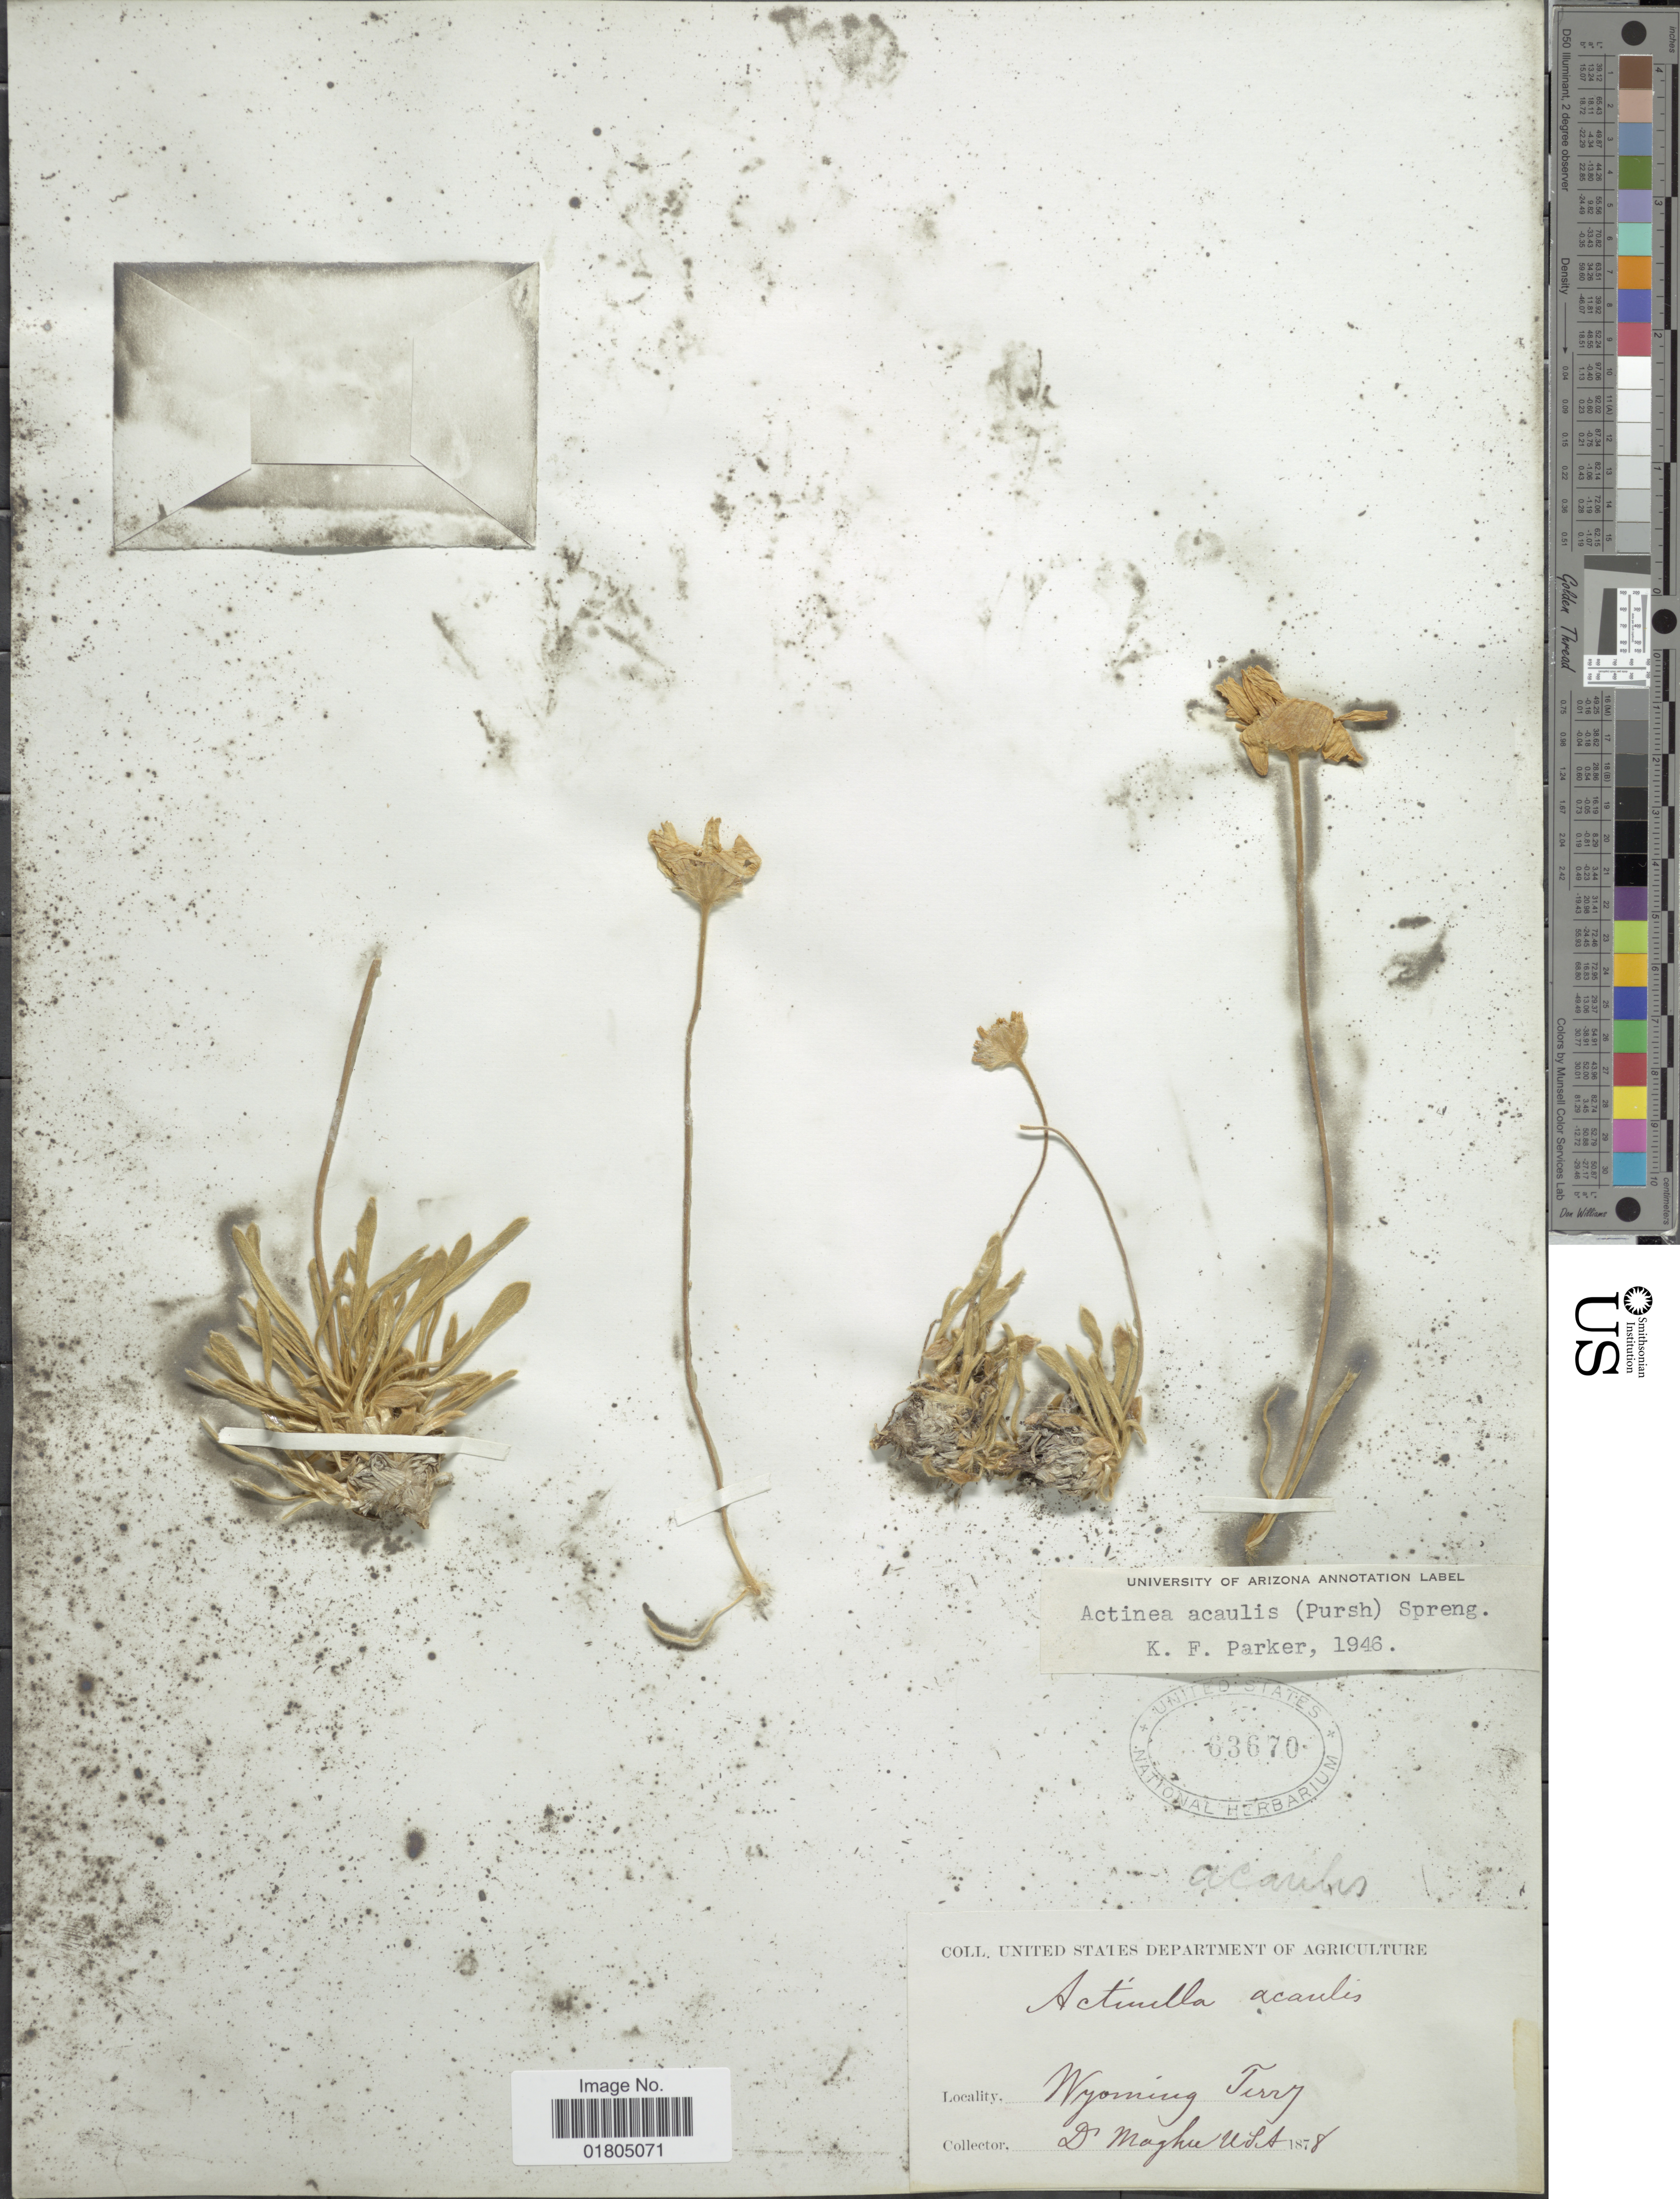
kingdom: Plantae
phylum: Tracheophyta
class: Magnoliopsida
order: Asterales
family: Asteraceae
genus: Actinea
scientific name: Actinea acaulis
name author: (Pursh) Spreng.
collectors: -. Maghee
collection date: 1878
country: United States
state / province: Wyoming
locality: Wyoming Terr.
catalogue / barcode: US 63670